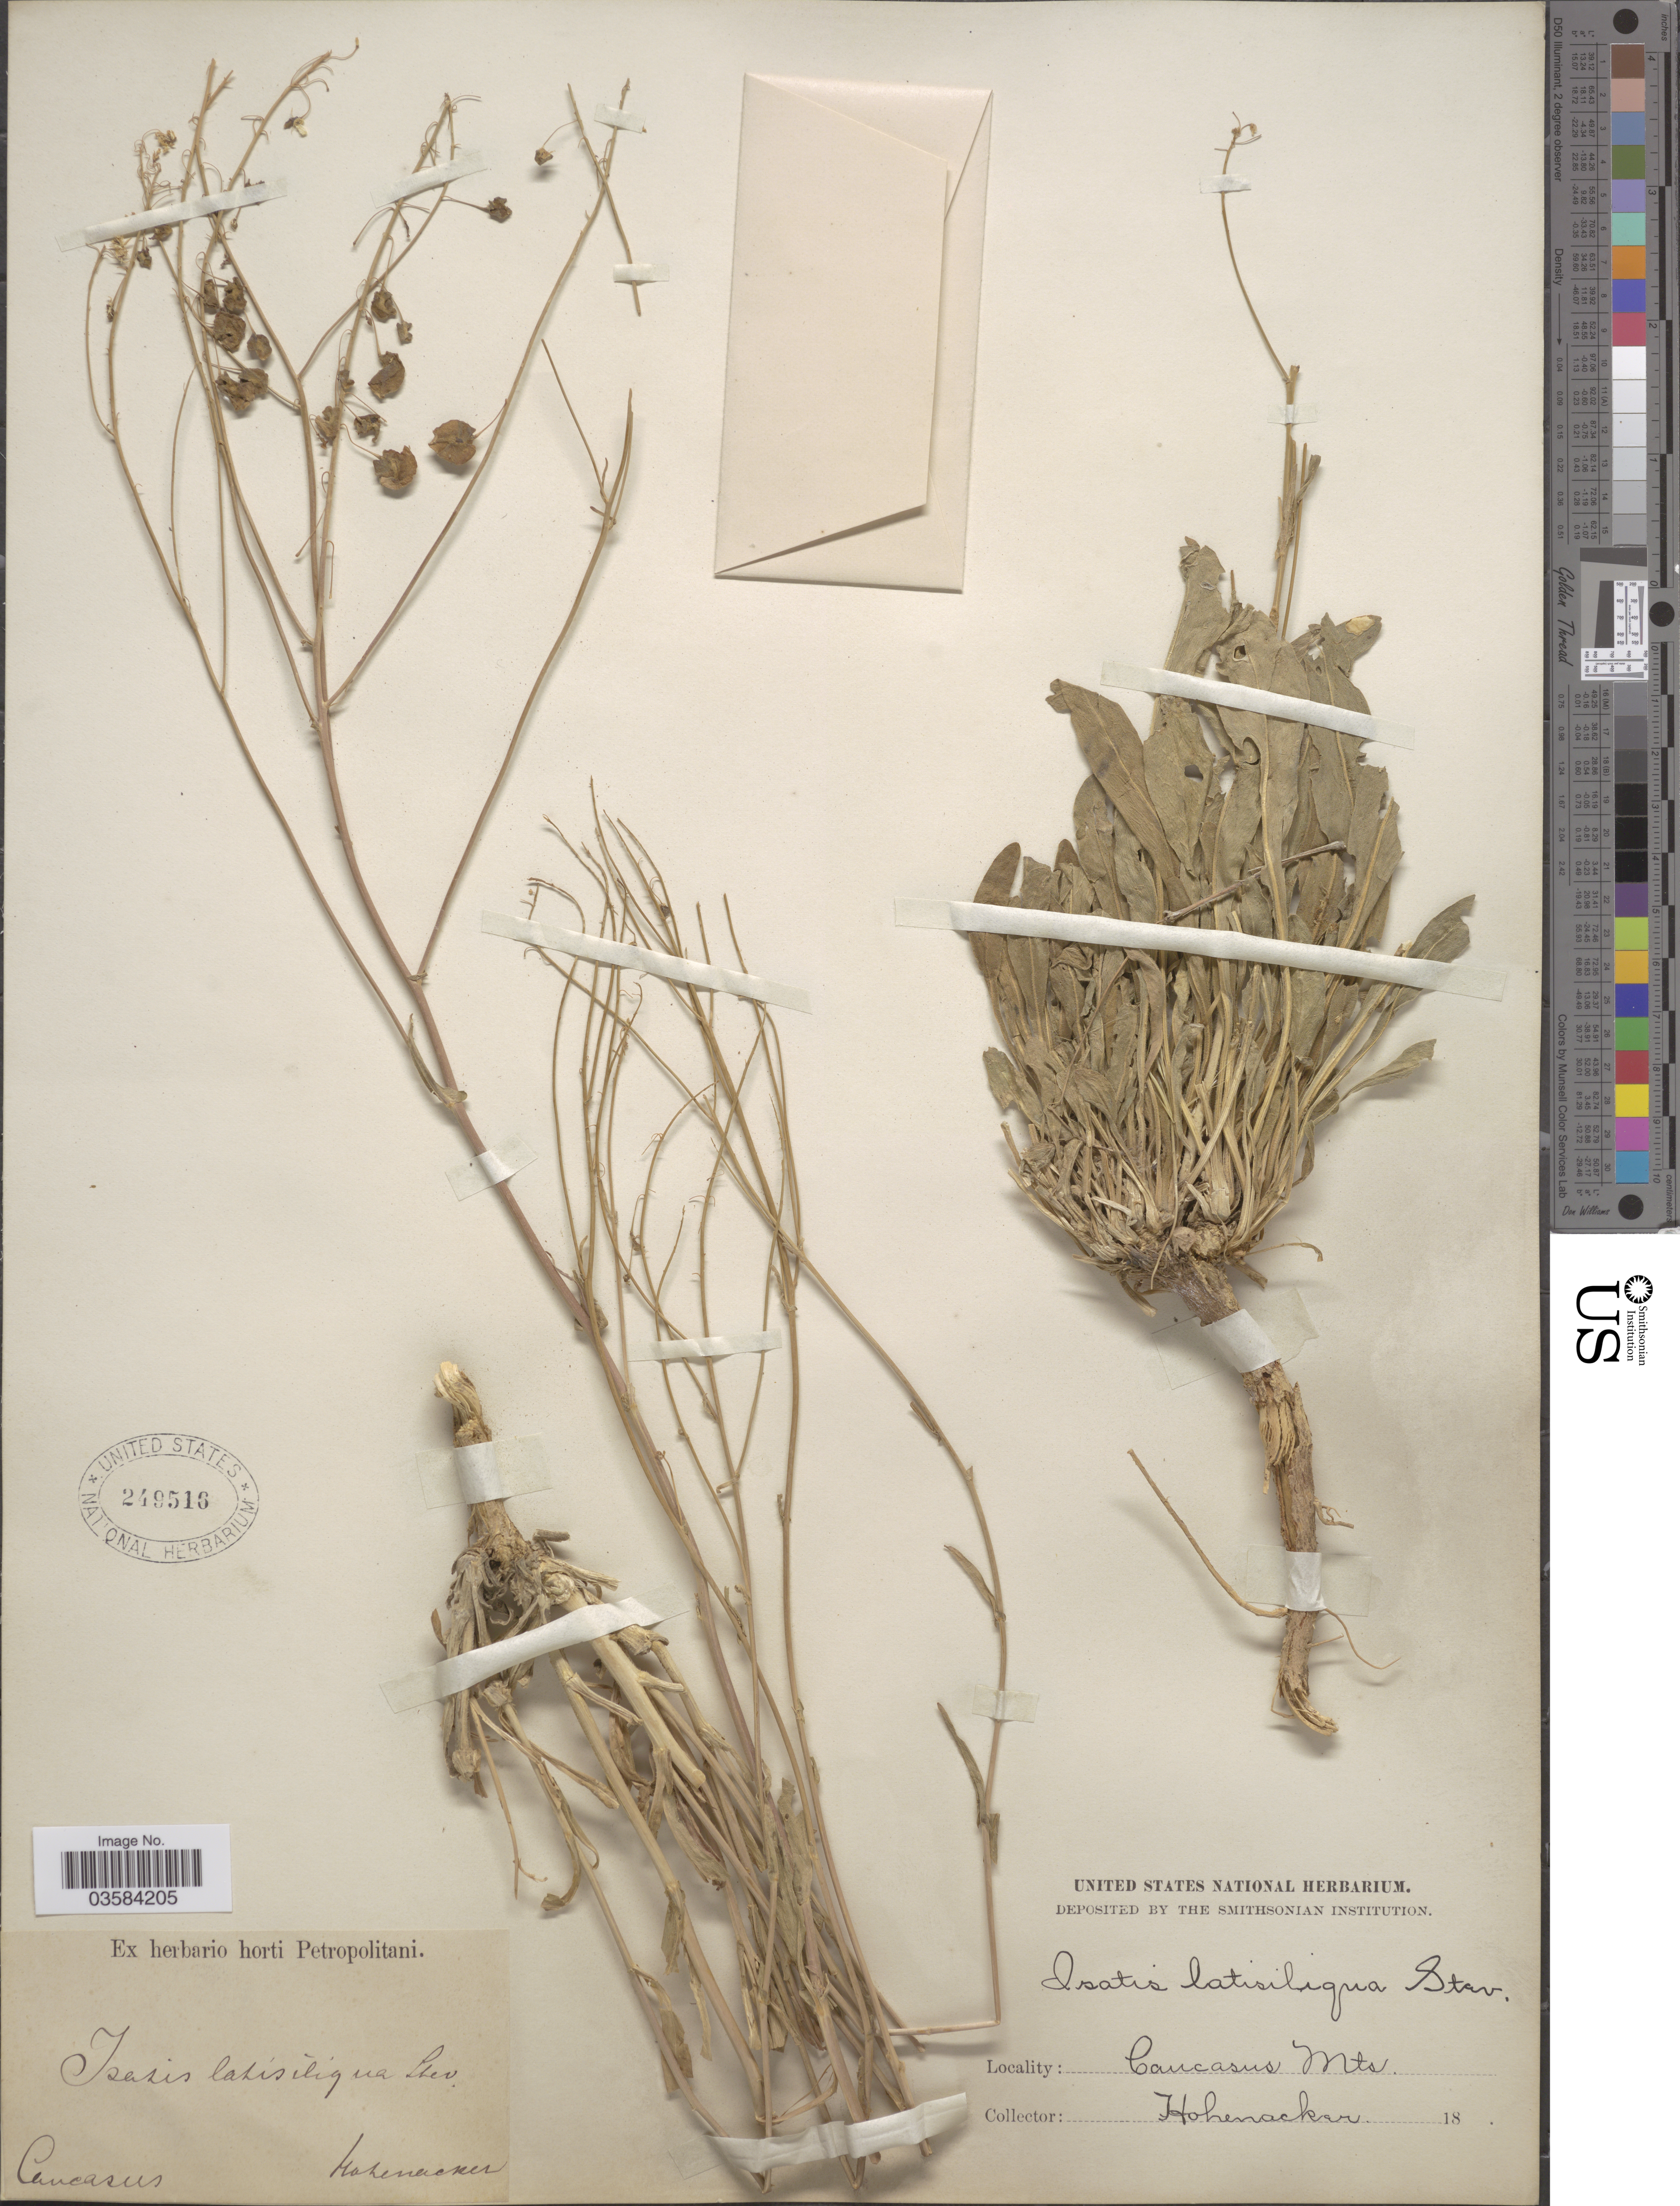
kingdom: Plantae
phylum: Tracheophyta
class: Magnoliopsida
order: Brassicales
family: Brassicaceae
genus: Isatis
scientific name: Isatis latisiliqua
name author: Steven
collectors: Hohenacker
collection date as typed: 18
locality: Caucasus Mts. Caucasus.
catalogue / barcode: US 249516